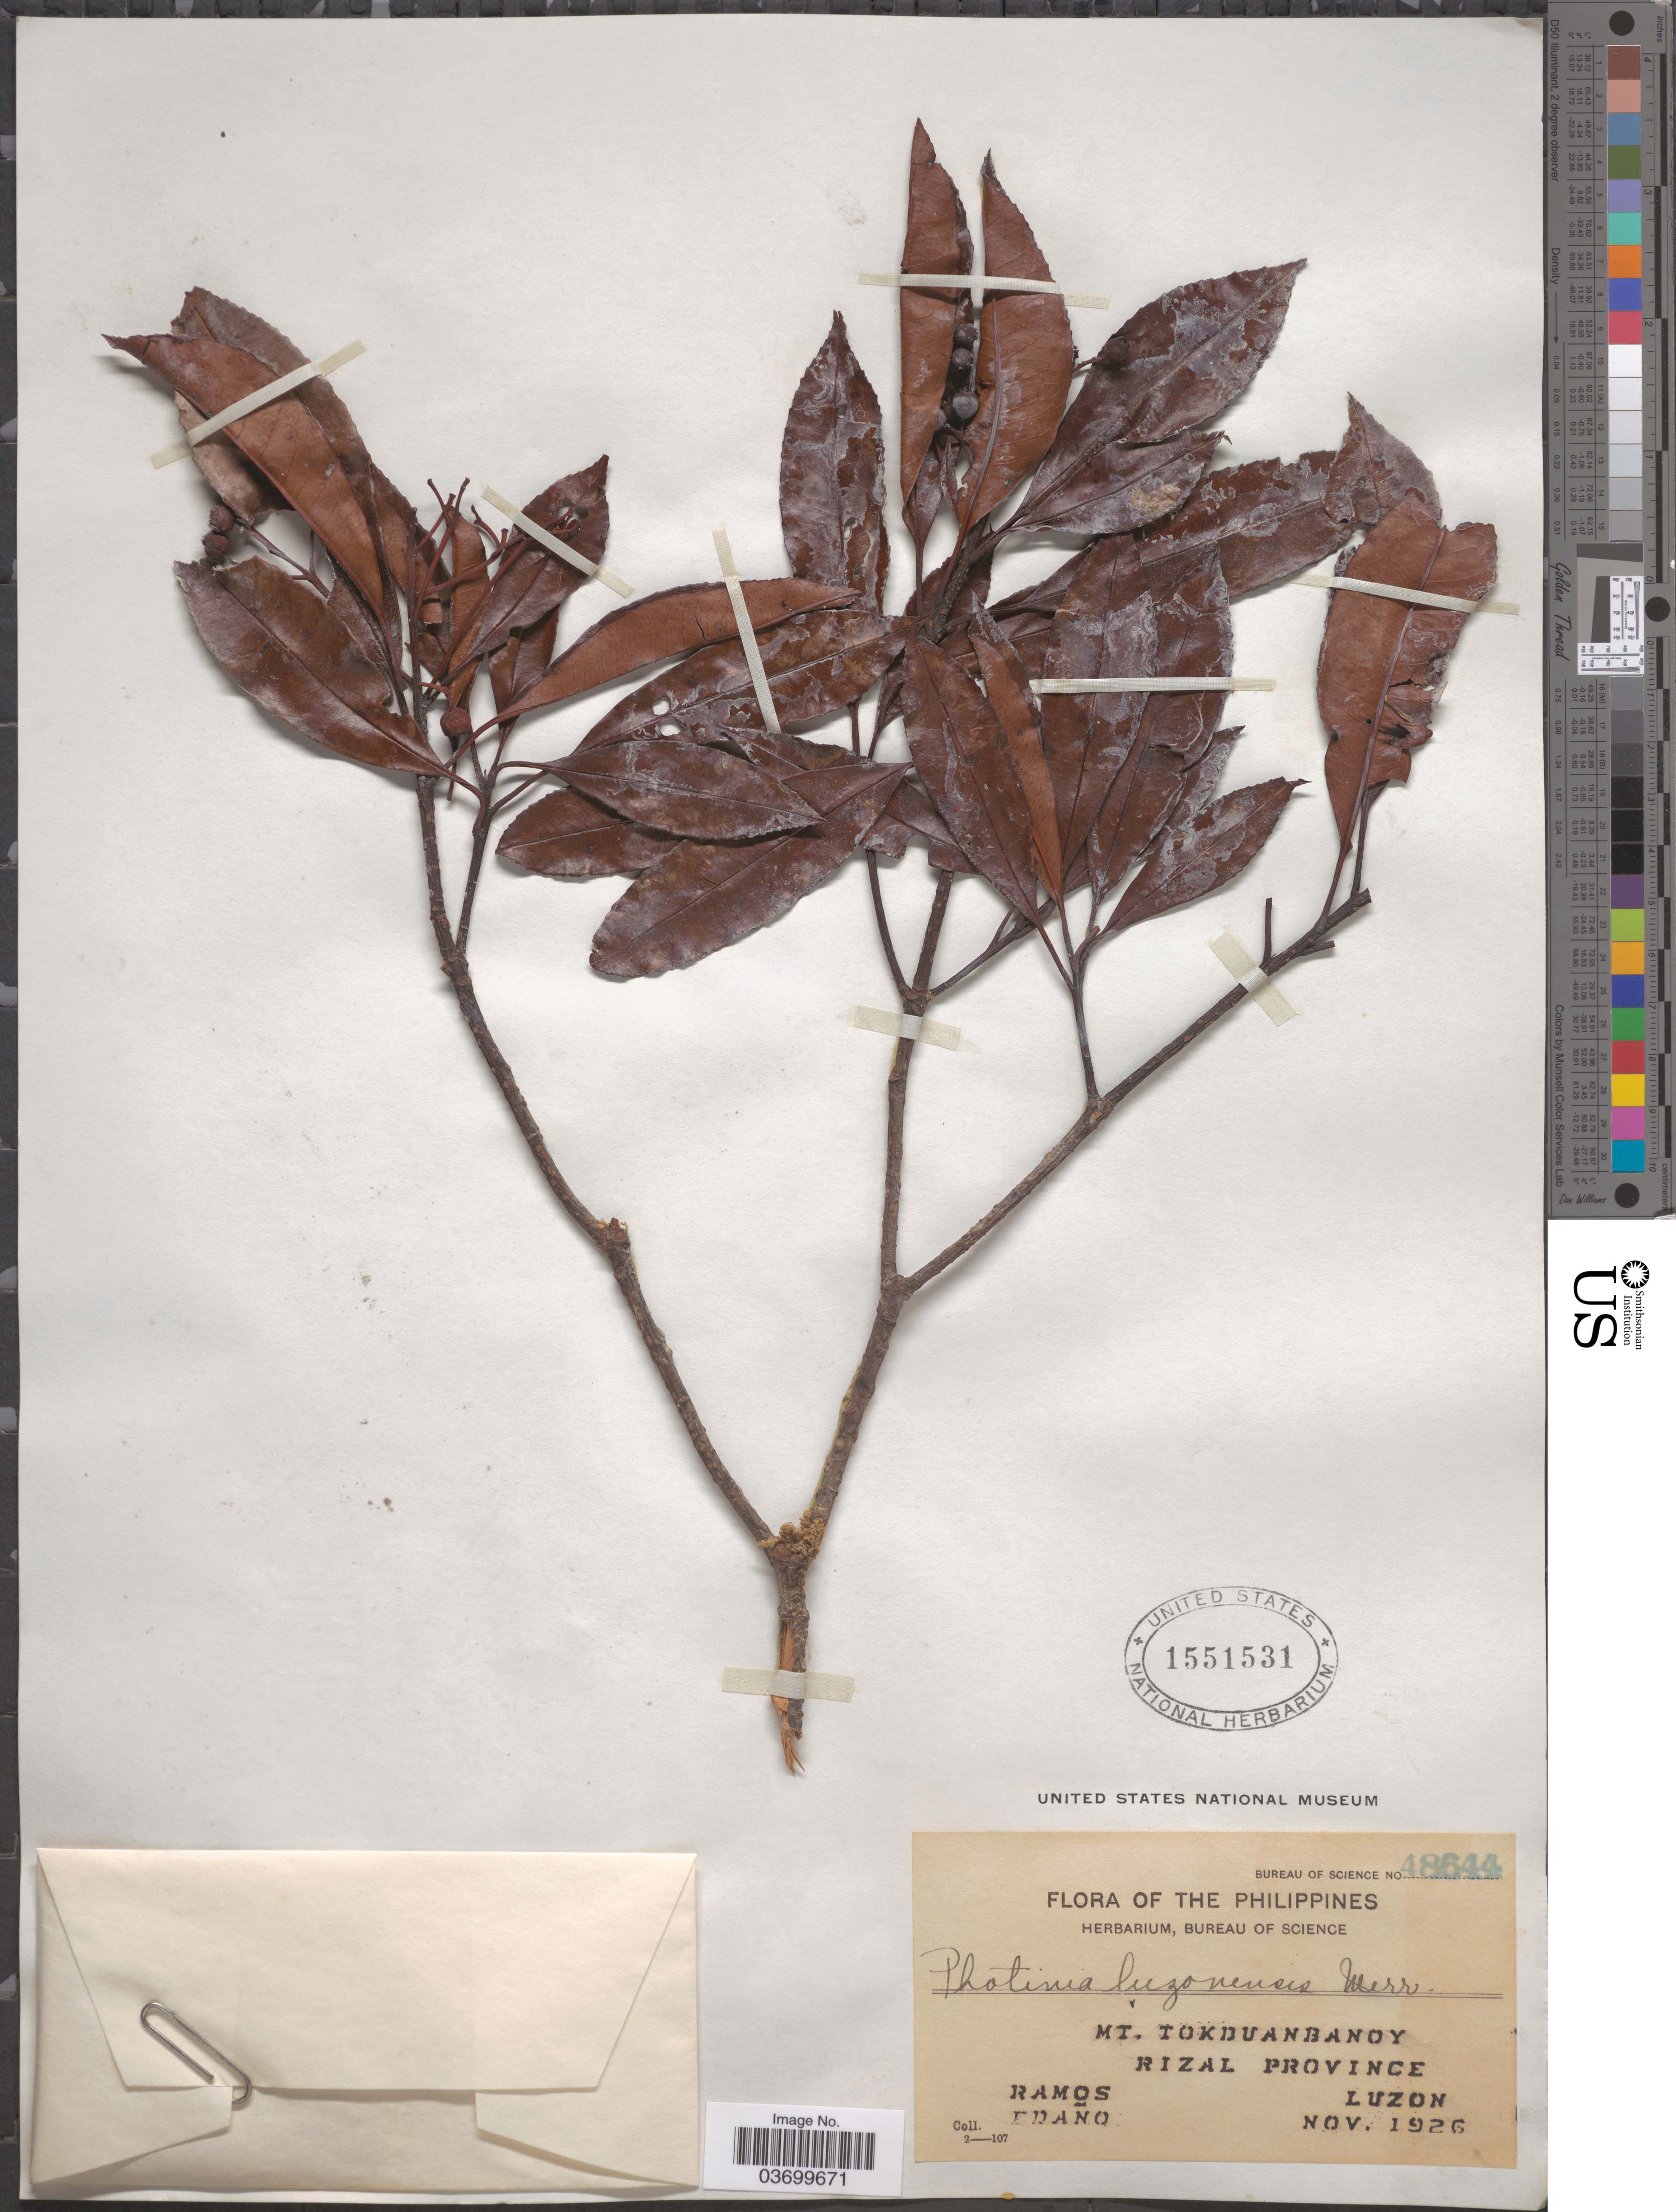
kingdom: Plantae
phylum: Tracheophyta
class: Magnoliopsida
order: Rosales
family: Rosaceae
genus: Photinia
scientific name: Photinia luzonensis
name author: Merr.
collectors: -. Ramos & -. Edano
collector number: Bureau of Science 48644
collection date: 1926-11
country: Philippines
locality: Mt. Tokduanbanoy. Rizal Province. Luzon.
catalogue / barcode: US 1551531